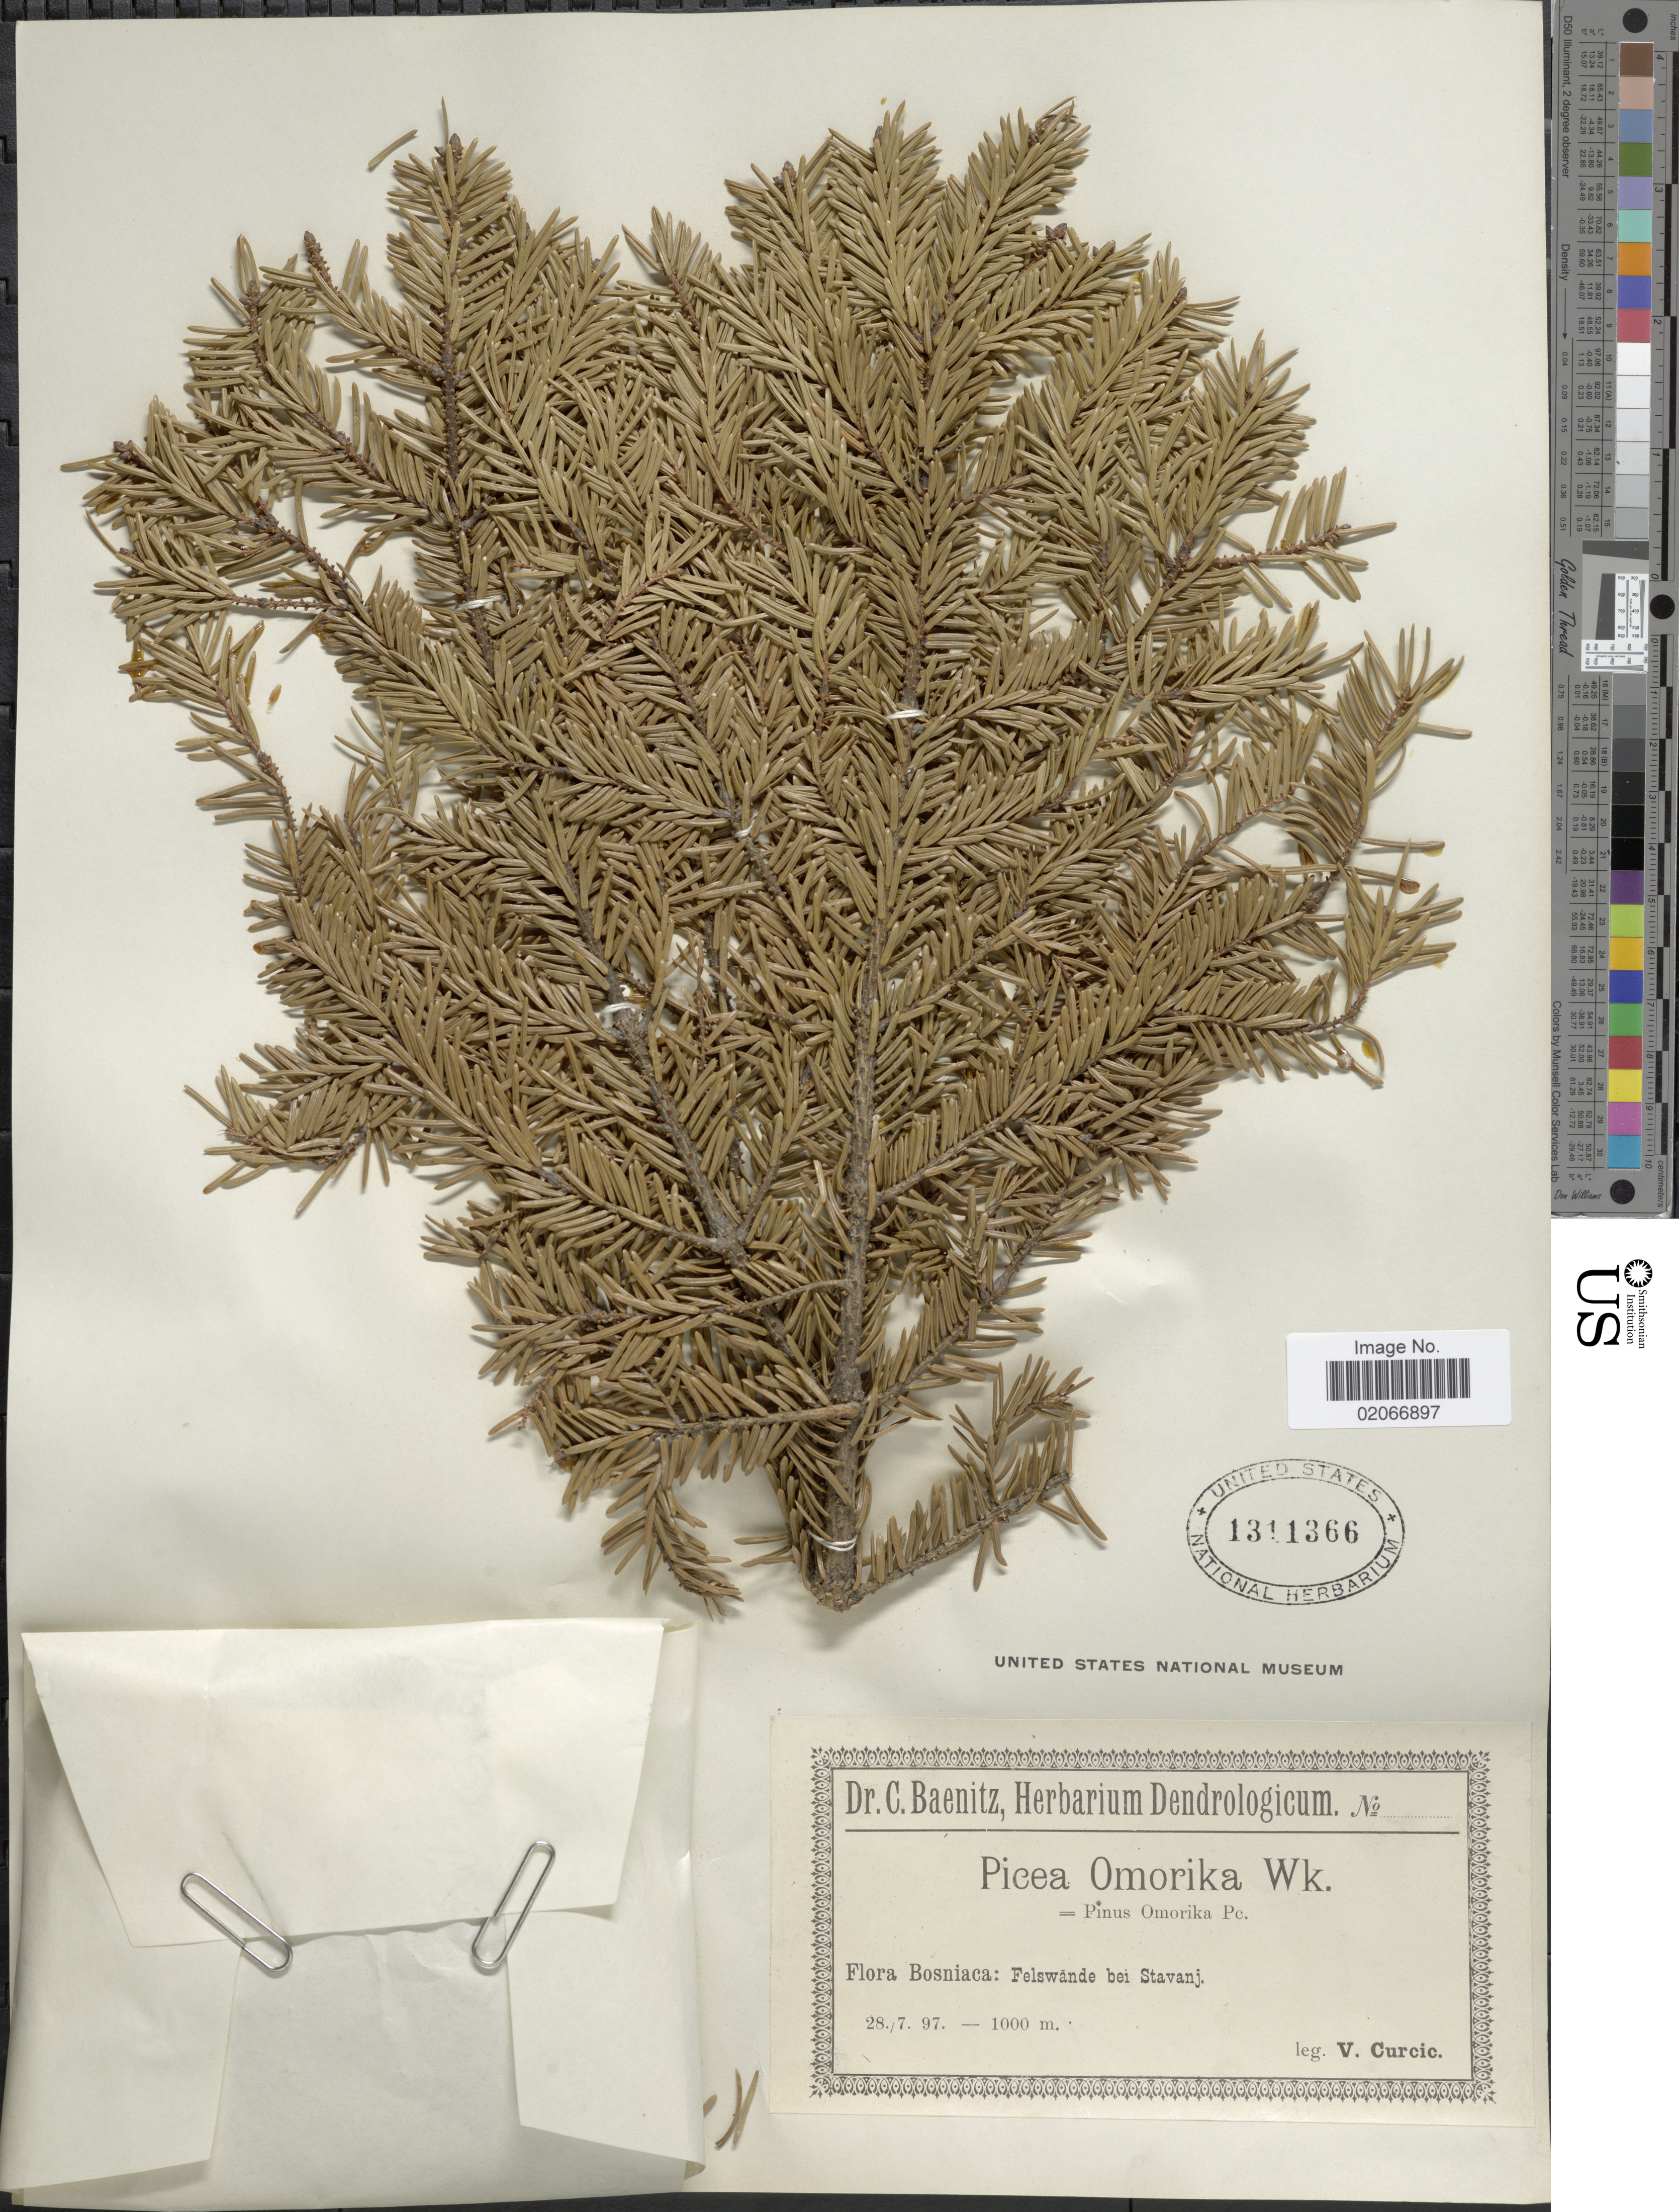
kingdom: Plantae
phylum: Tracheophyta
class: Pinopsida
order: Pinales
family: Pinaceae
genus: Picea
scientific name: Picea omorika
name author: (Pančić) Purk.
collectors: V. Curcic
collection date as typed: Transcribed d/m/y: 28/7/97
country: Bosnia and Herzegovina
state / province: Federation of B&H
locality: Bosniaca: Felswande bei Stavanj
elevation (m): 1000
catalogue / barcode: US 1311366